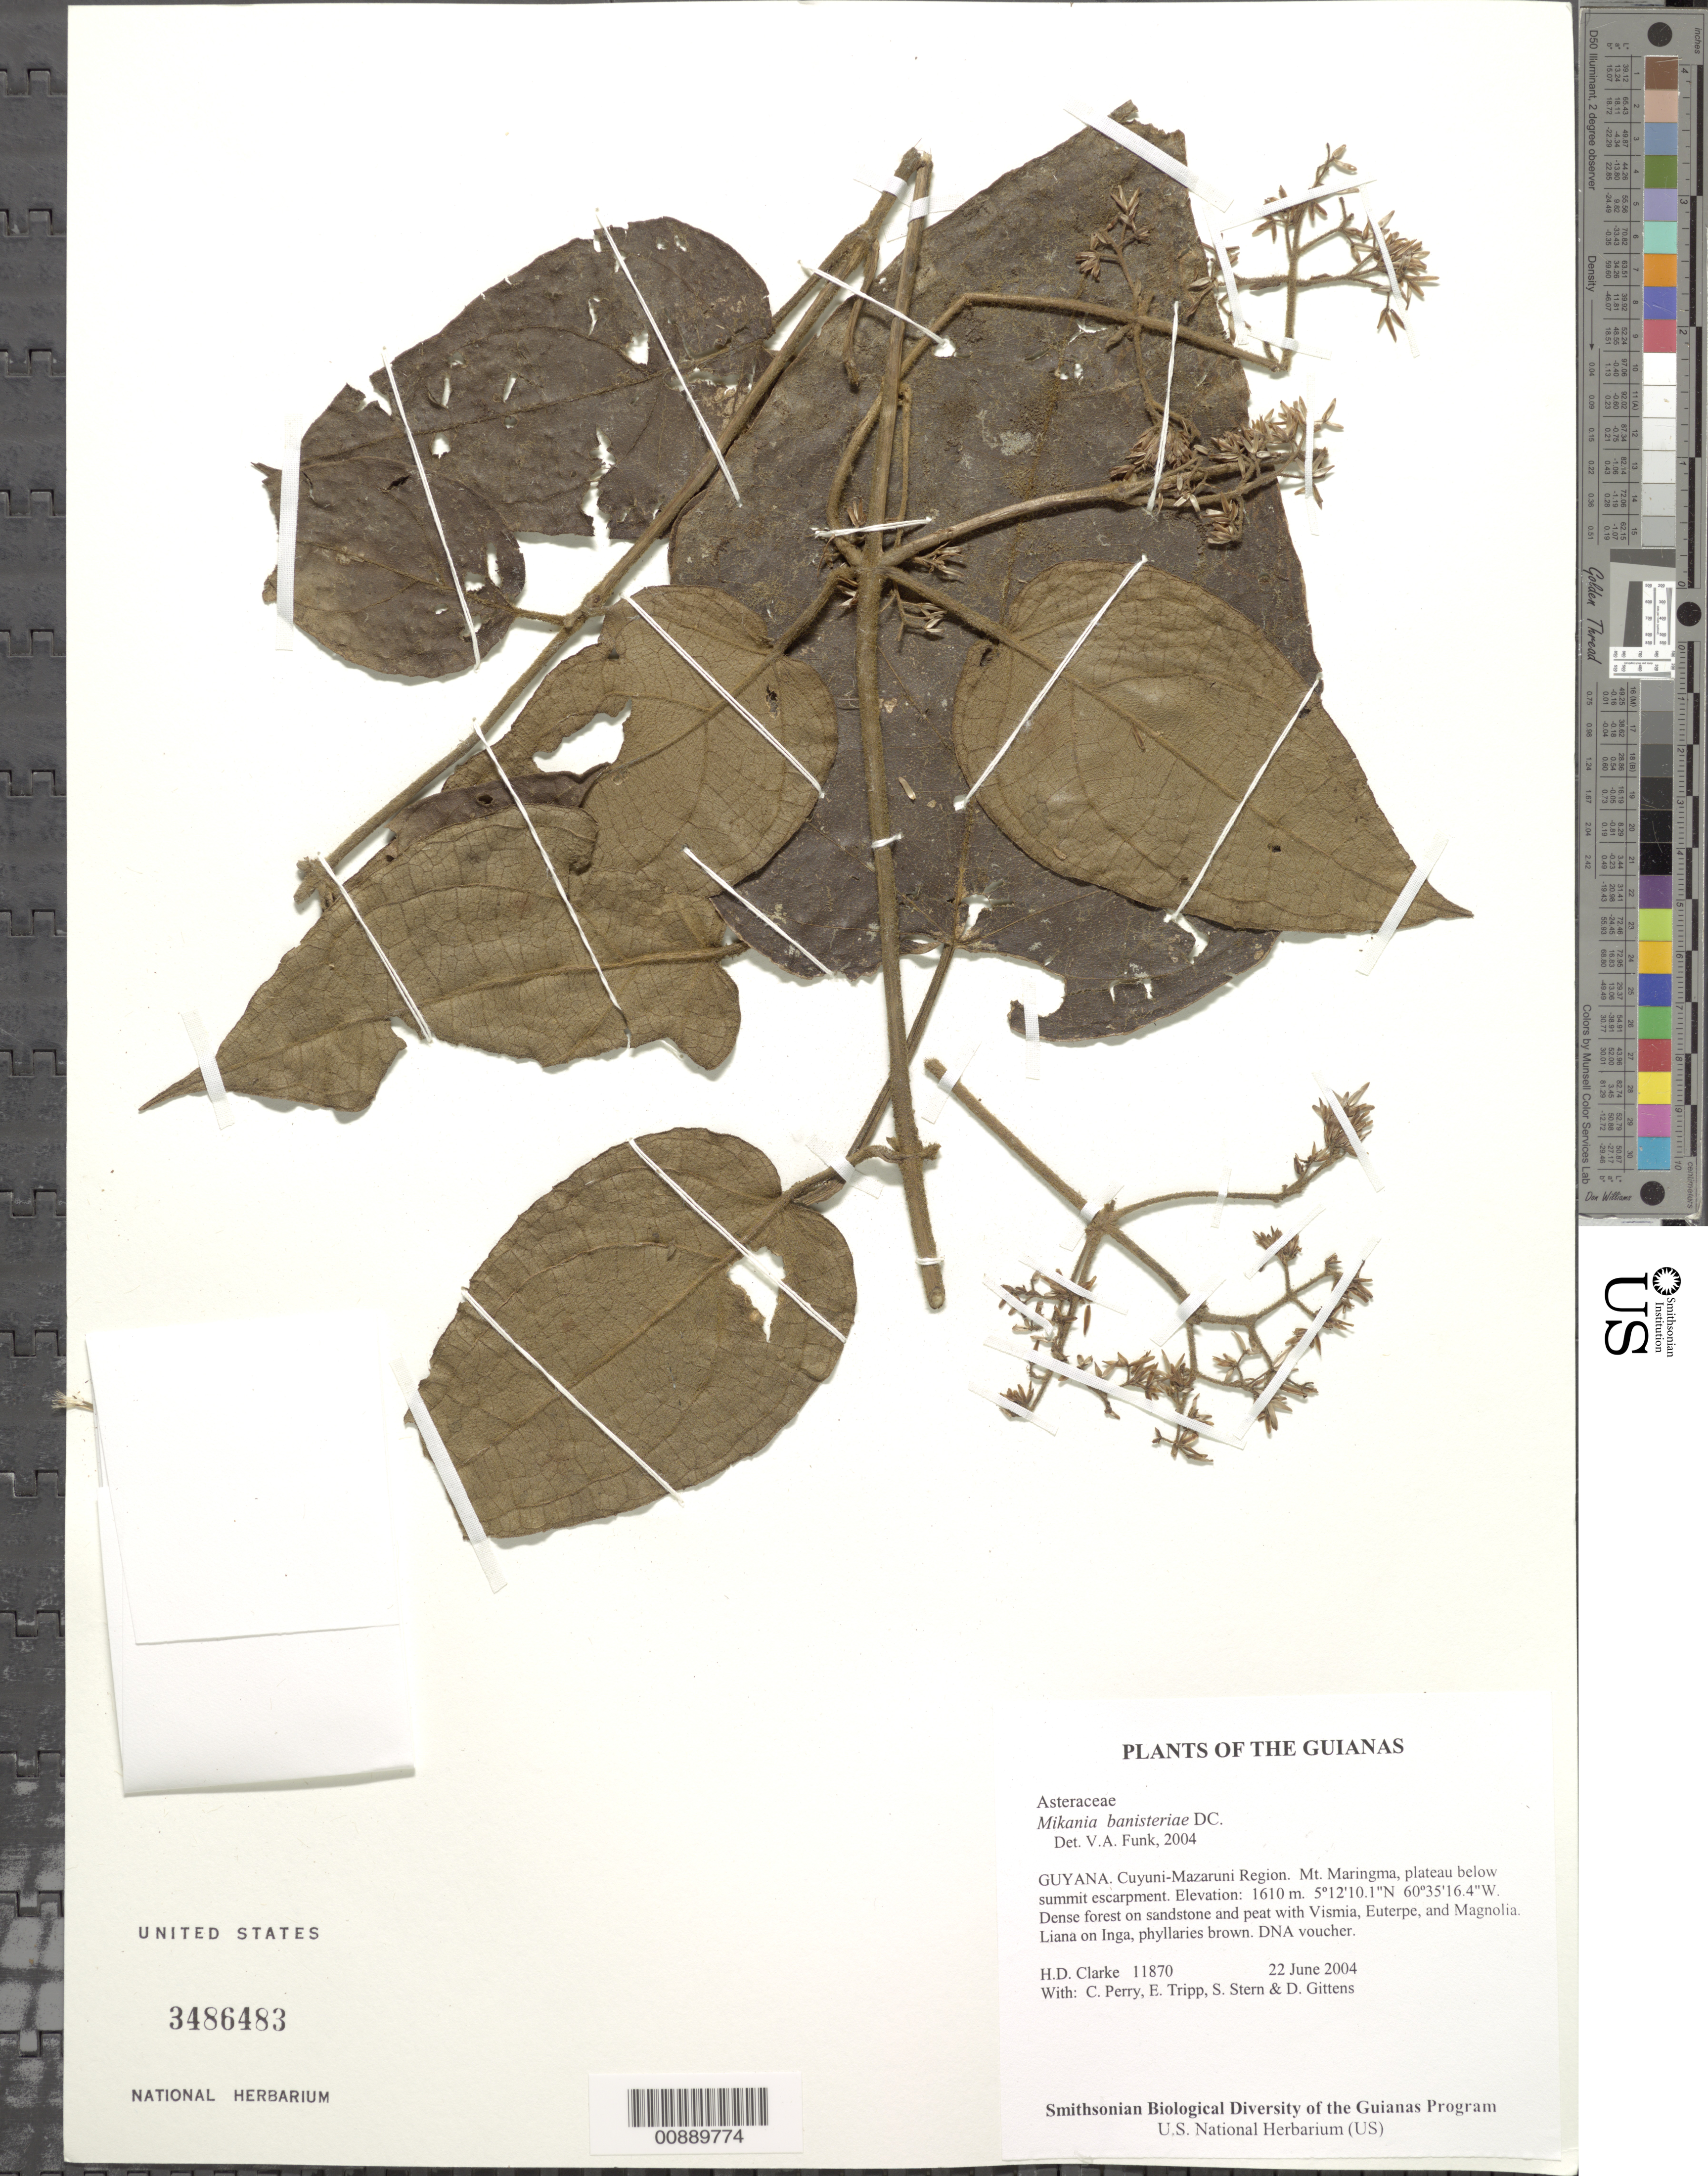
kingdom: Plantae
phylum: Tracheophyta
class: Magnoliopsida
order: Asterales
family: Asteraceae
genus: Mikania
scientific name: Mikania banisteriae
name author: DC.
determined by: Funk, Vicki A., (BOT), Smithsonian Institution - National Museum of Natural History (UNITED STATES)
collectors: H. D. Clarke, C. Perry, E. Tripp, S. R. Stern & D. Gittens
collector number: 11870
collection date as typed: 22 June 2004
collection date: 2004-06-22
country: Guyana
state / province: Cuyuni-Mazaruni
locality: Mt. Maringma, plateau below summit escarpment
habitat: Dense forest on sandstone and peat with Vismia, Euterpe, and Magnolia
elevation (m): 1610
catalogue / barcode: US 3486483